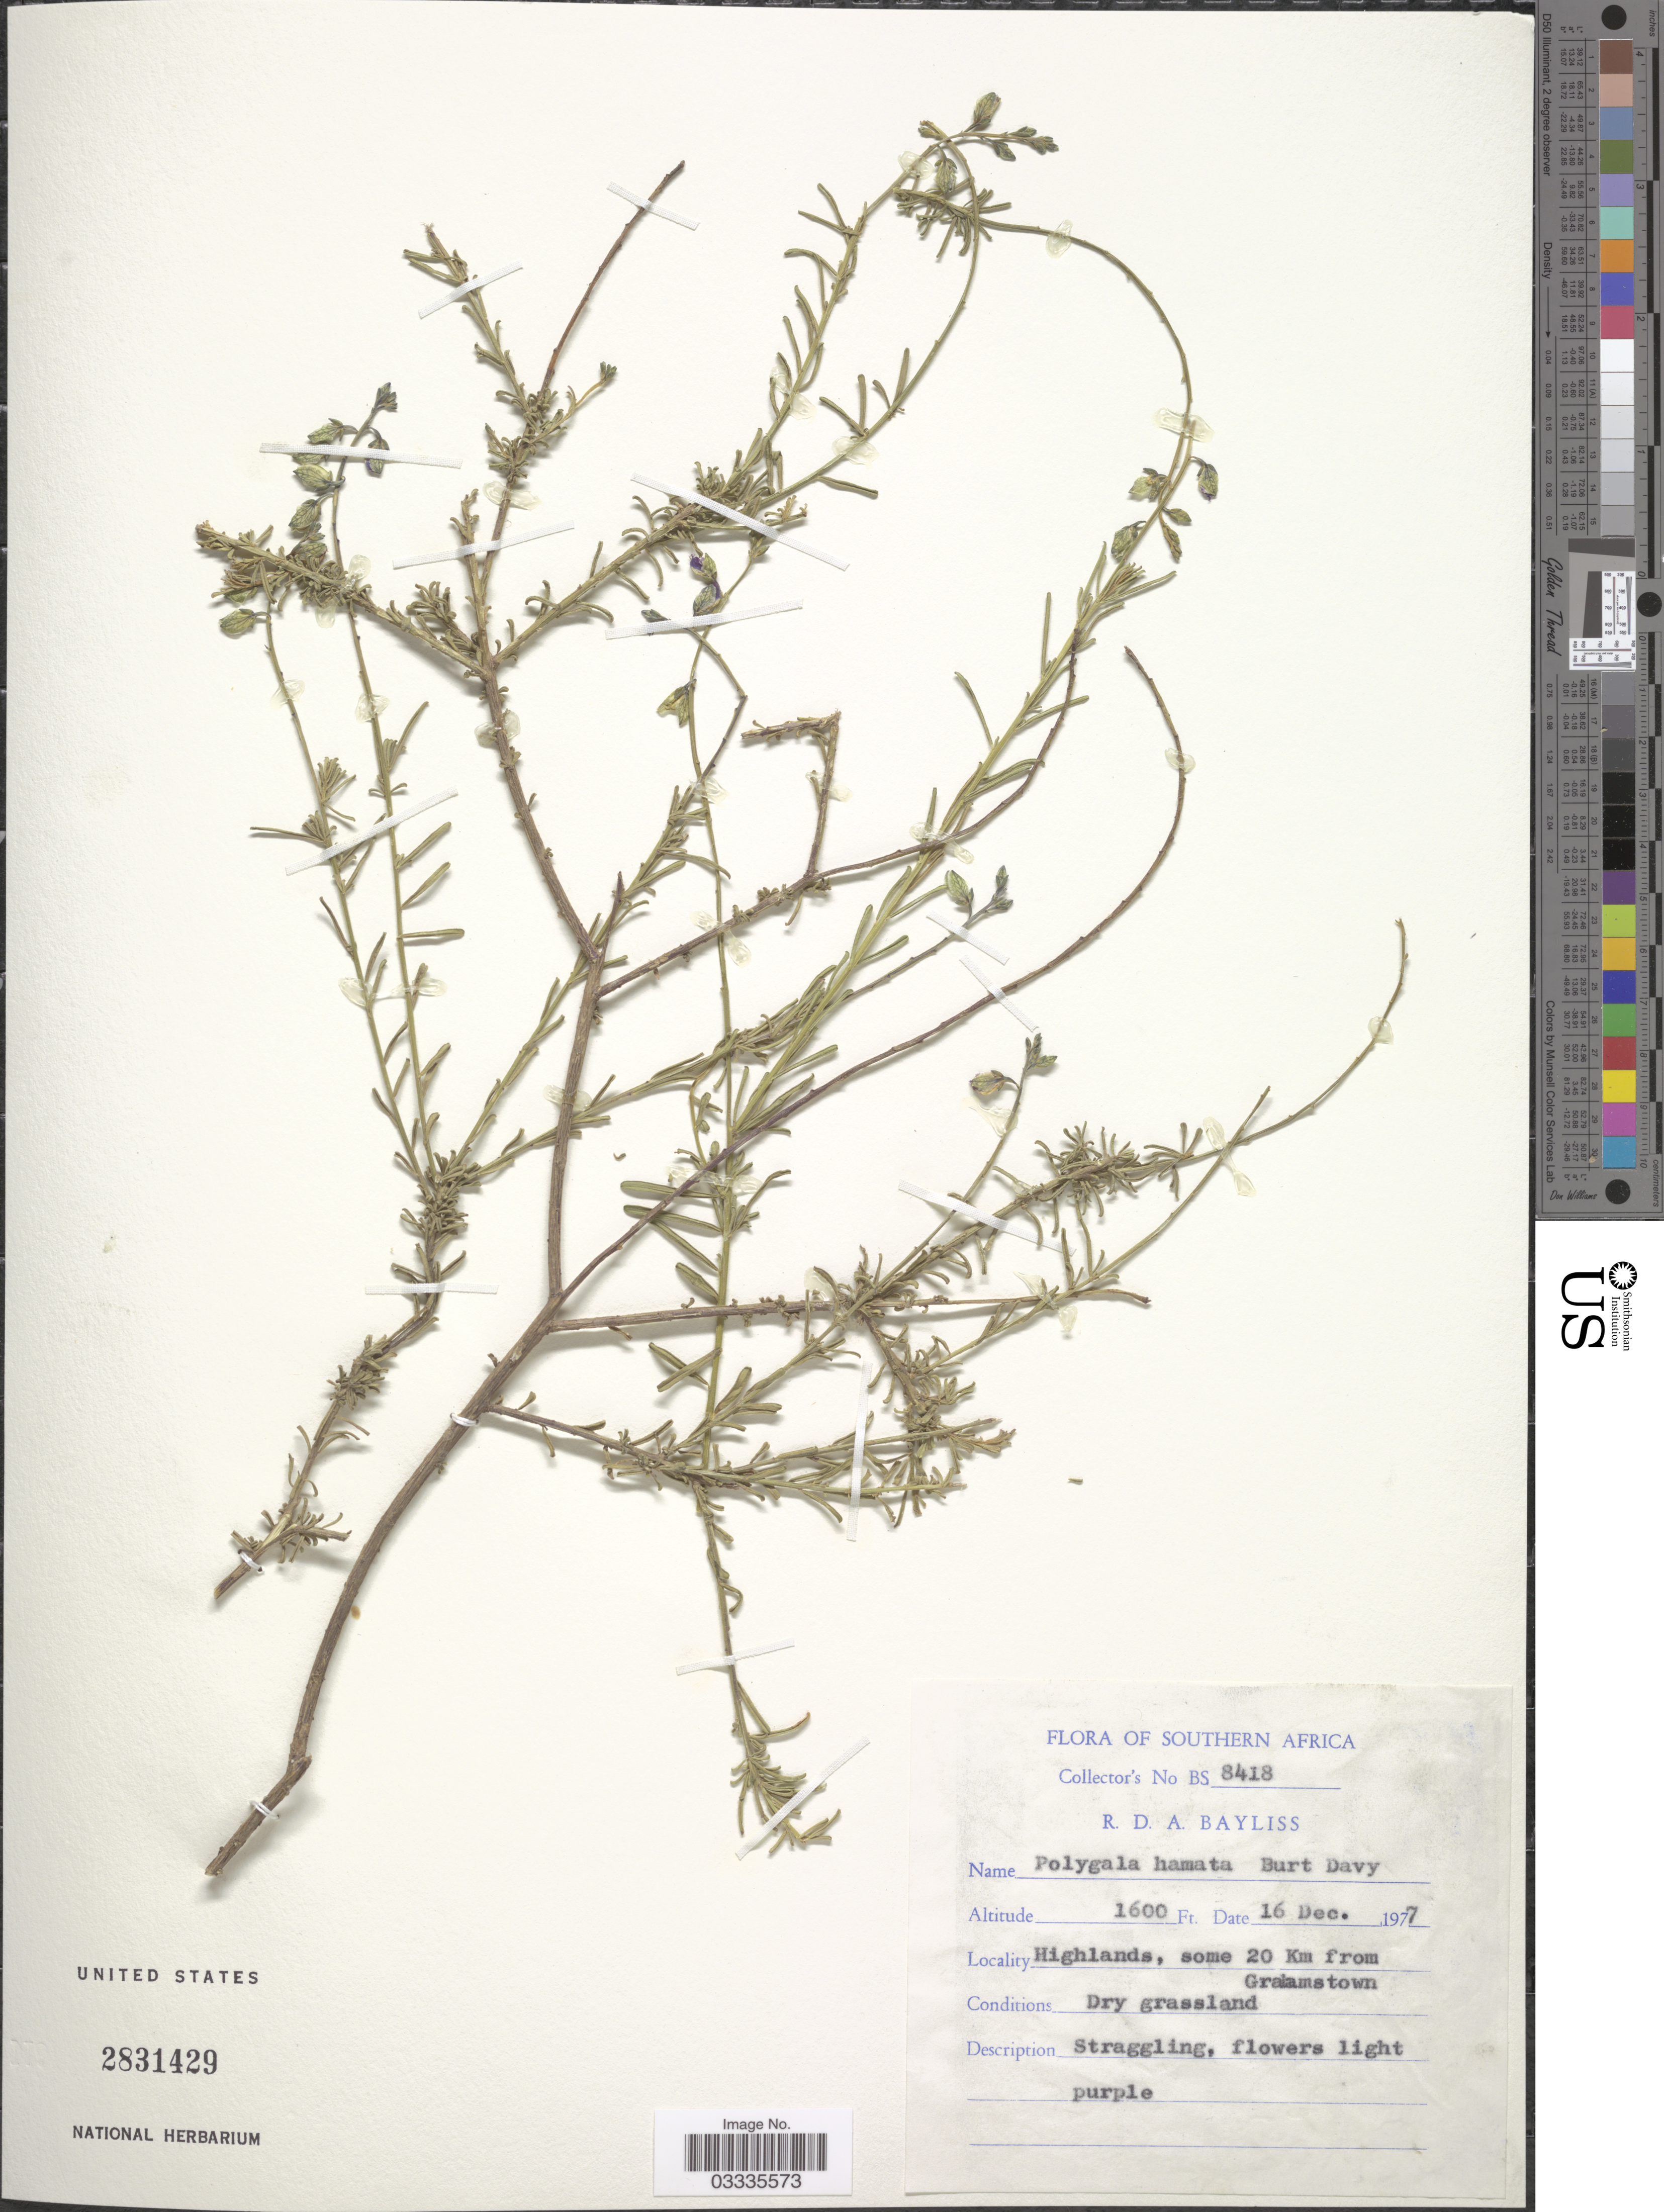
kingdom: Plantae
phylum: Tracheophyta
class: Magnoliopsida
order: Fabales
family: Polygalaceae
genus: Polygala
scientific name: Polygala hamata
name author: Burtt Davy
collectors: R. Bayliss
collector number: BS8418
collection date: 1977-12-16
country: South Africa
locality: Southern Africa. Highlands, some 20 Km from Grahamstown.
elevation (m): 488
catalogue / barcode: US 2831429